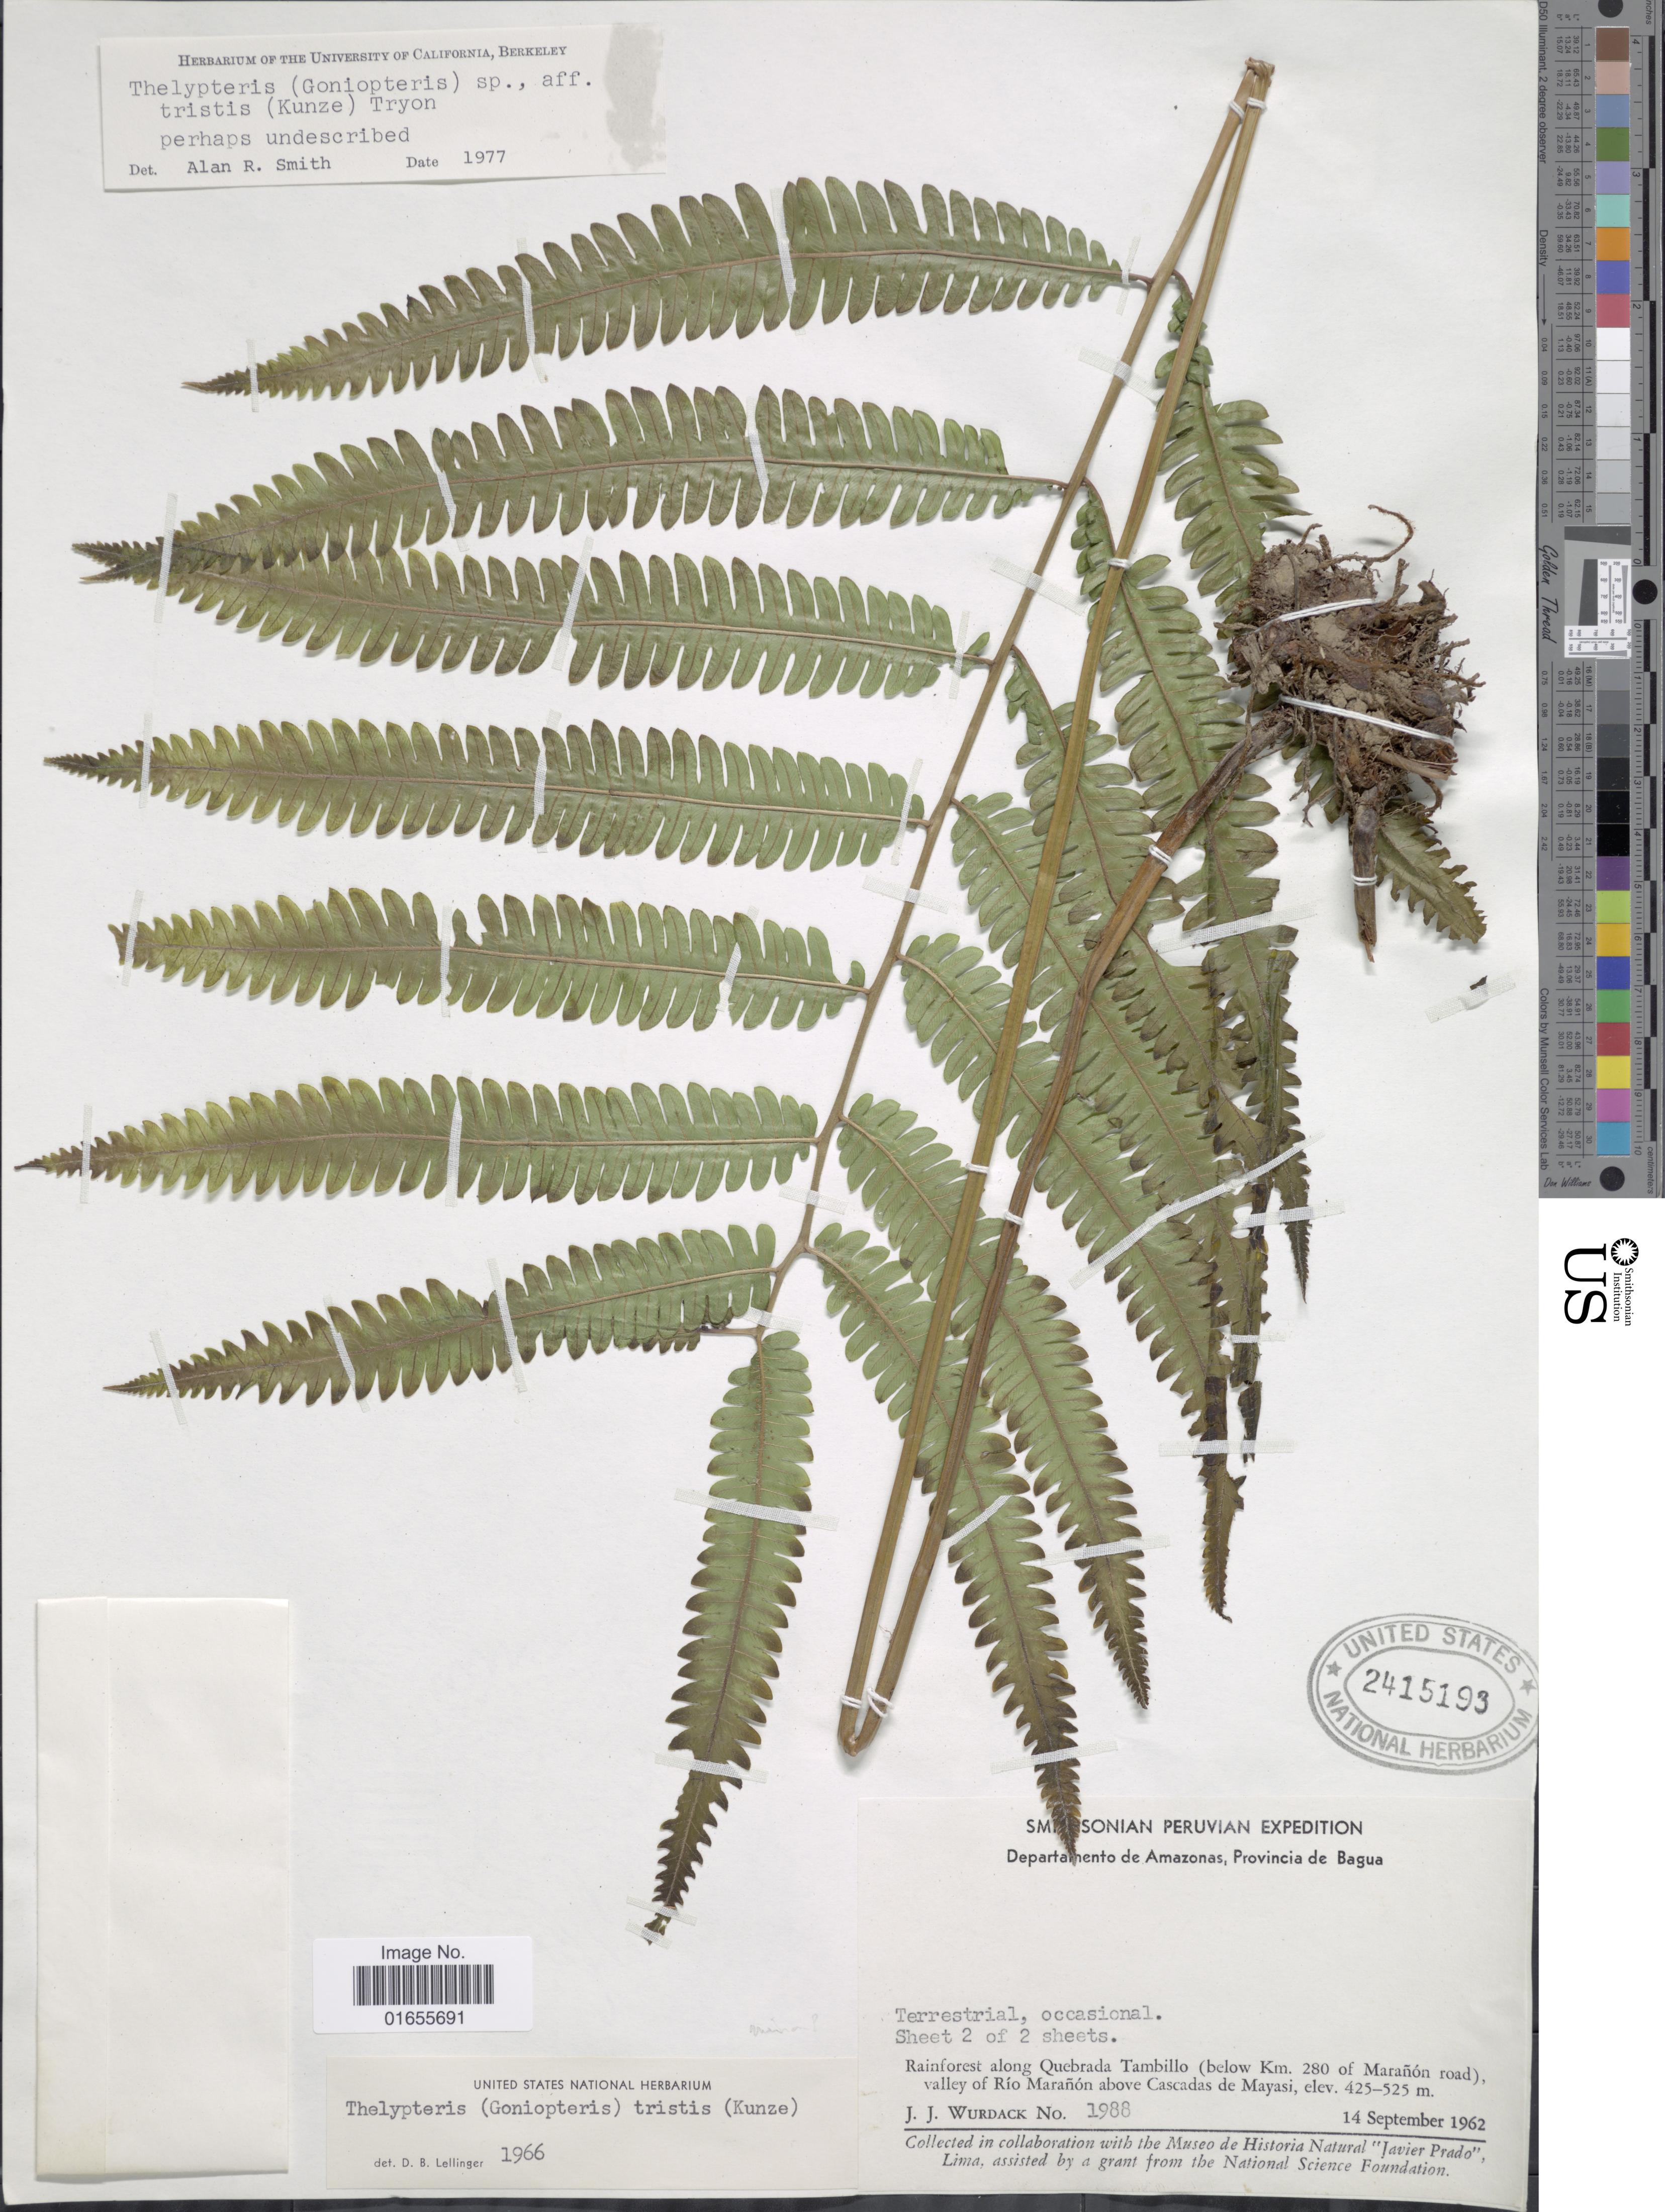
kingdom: Plantae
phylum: Tracheophyta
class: Polypodiopsida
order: Polypodiales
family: Thelypteridaceae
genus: Goniopteris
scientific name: Goniopteris tristis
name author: (Kuntze) Brade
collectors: J. J. Wurdack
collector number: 1988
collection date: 1962-09-14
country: Peru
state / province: Amazonas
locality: Provincia de Bagua, Rainforest along Quebrada Tambillo (below km. 280 of Maranon road) valley of Rio Maranon above Cascadas de Mayasi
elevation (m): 425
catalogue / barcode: US 2415193